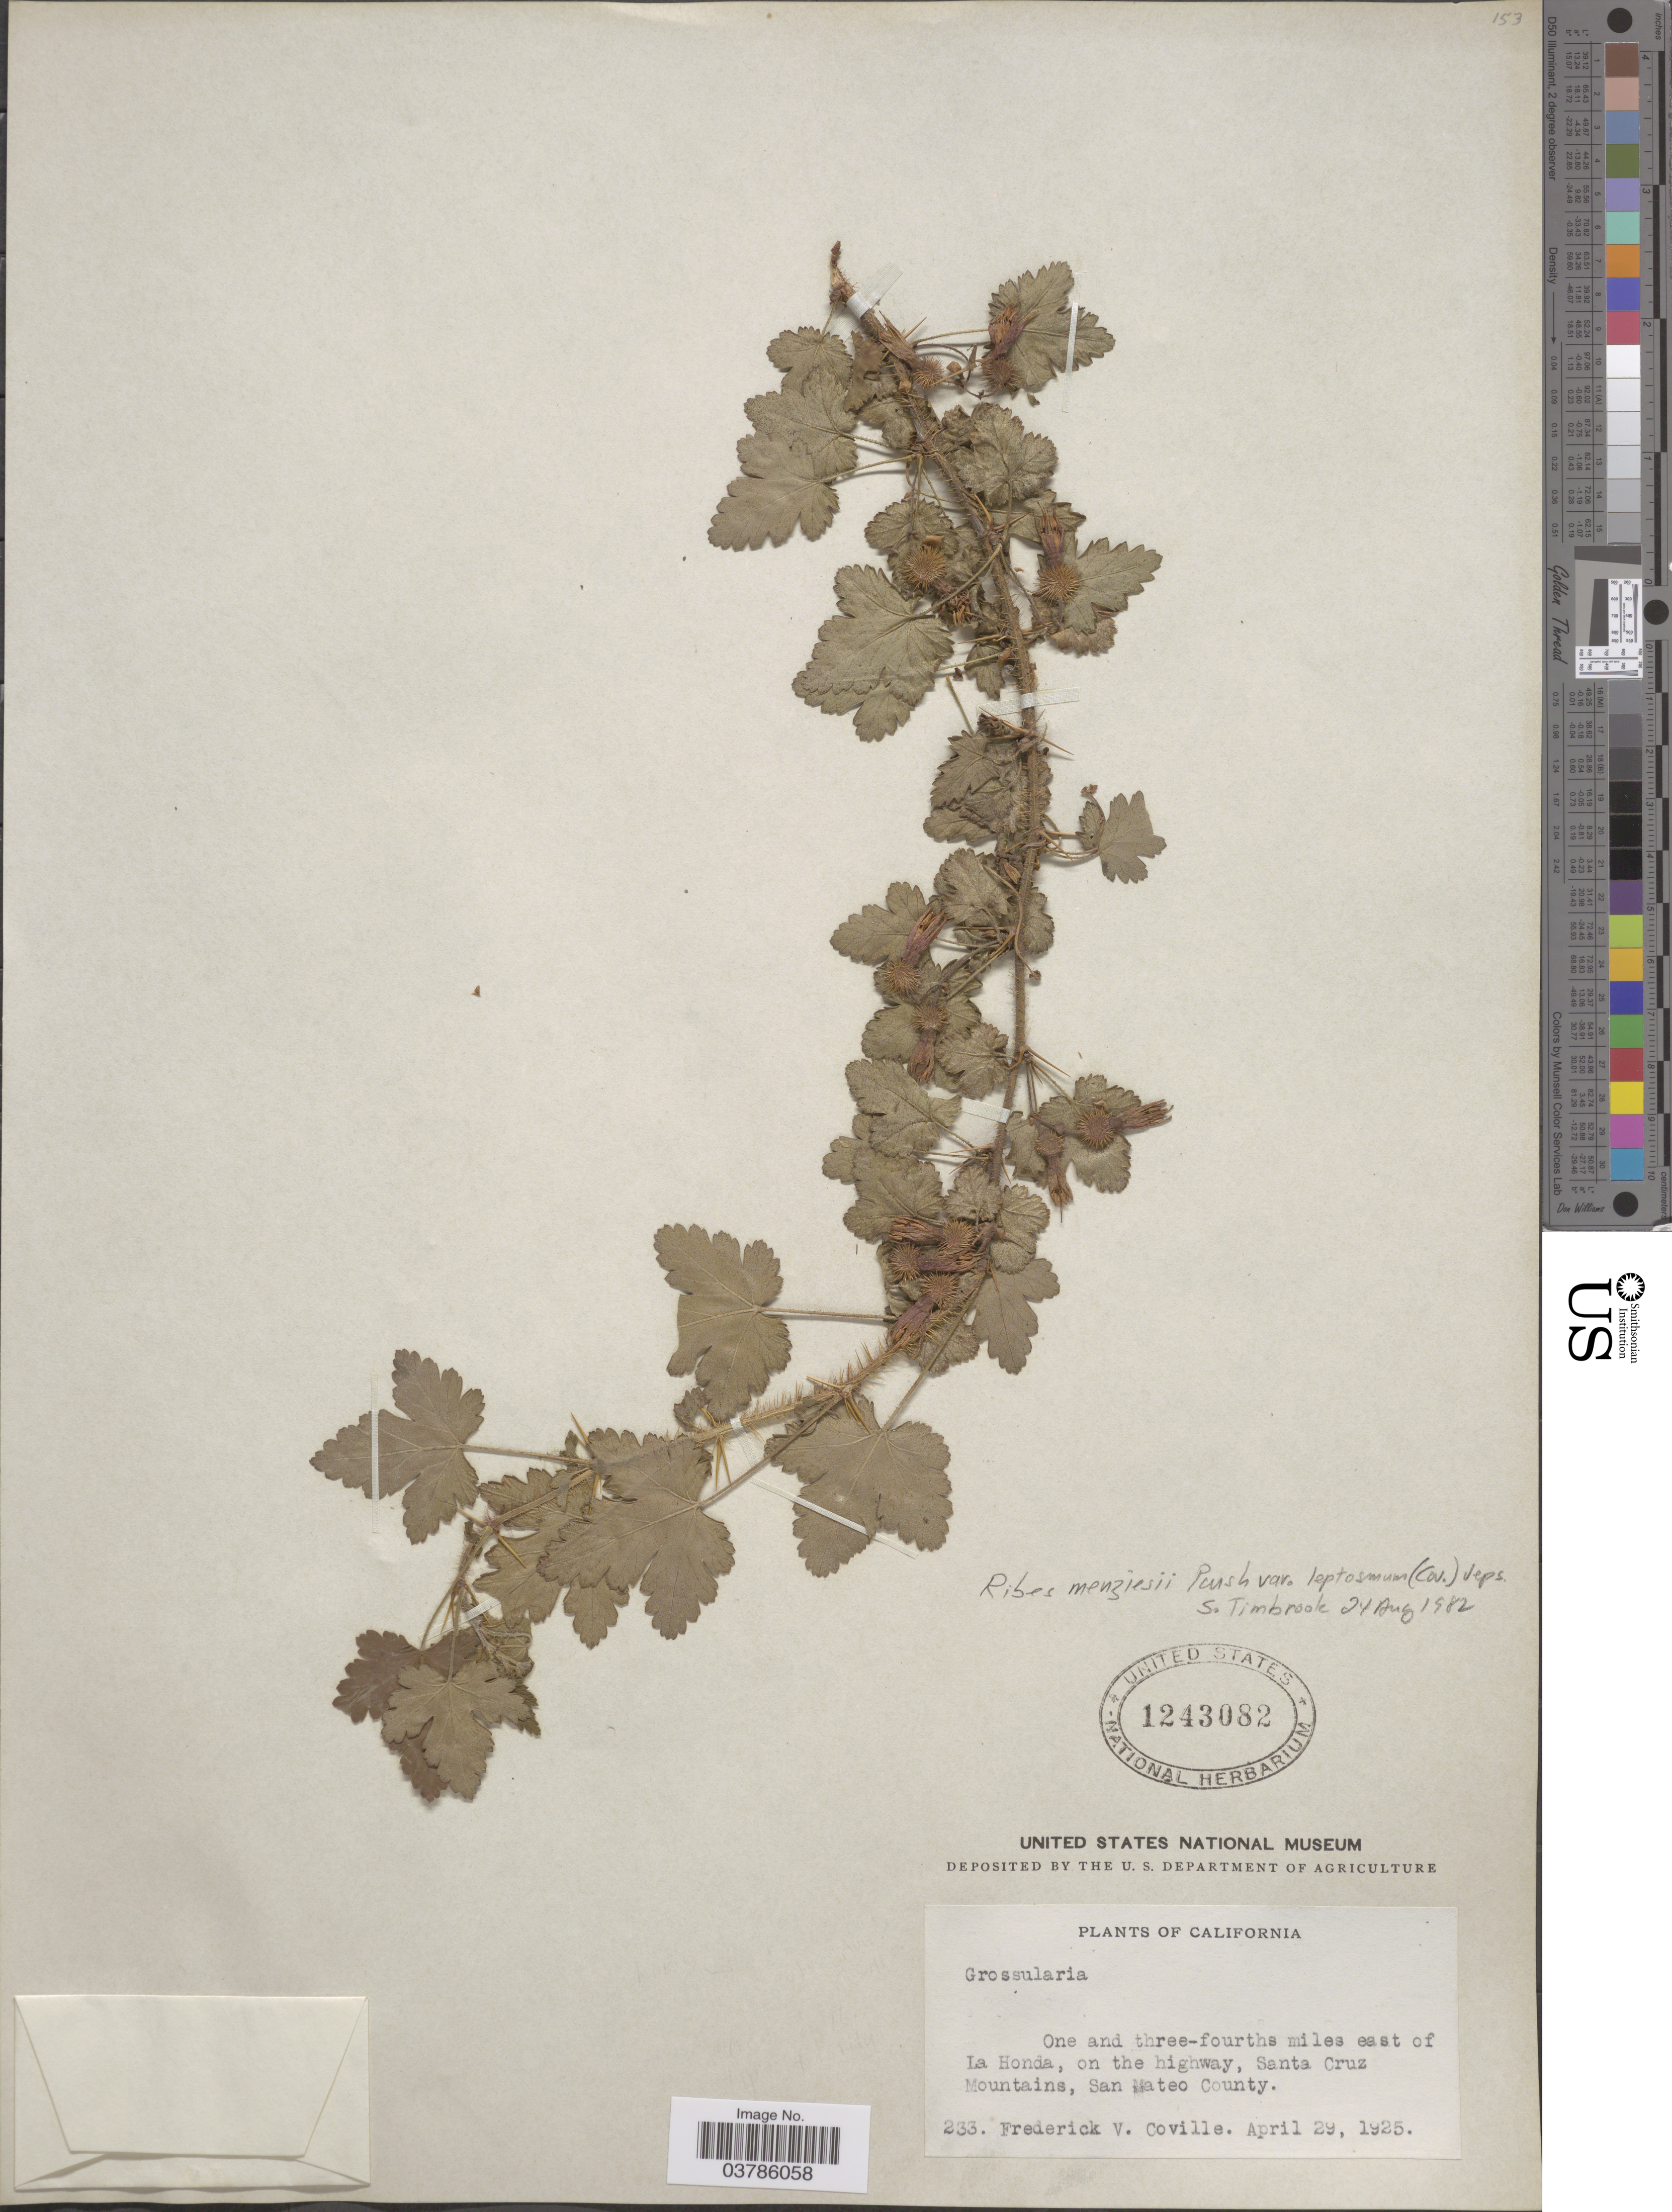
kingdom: Plantae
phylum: Tracheophyta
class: Magnoliopsida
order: Saxifragales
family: Grossulariaceae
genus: Ribes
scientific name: Ribes menziesii var. leptosum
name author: (Coville) Jeps.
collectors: F. V. Coville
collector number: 233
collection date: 1925-04-29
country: United States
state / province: California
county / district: San Mateo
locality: One and three-fourths miles east of La Honda, on the highway, Santa Cruz Mountains, San Mateo County.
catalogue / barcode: US 1243082